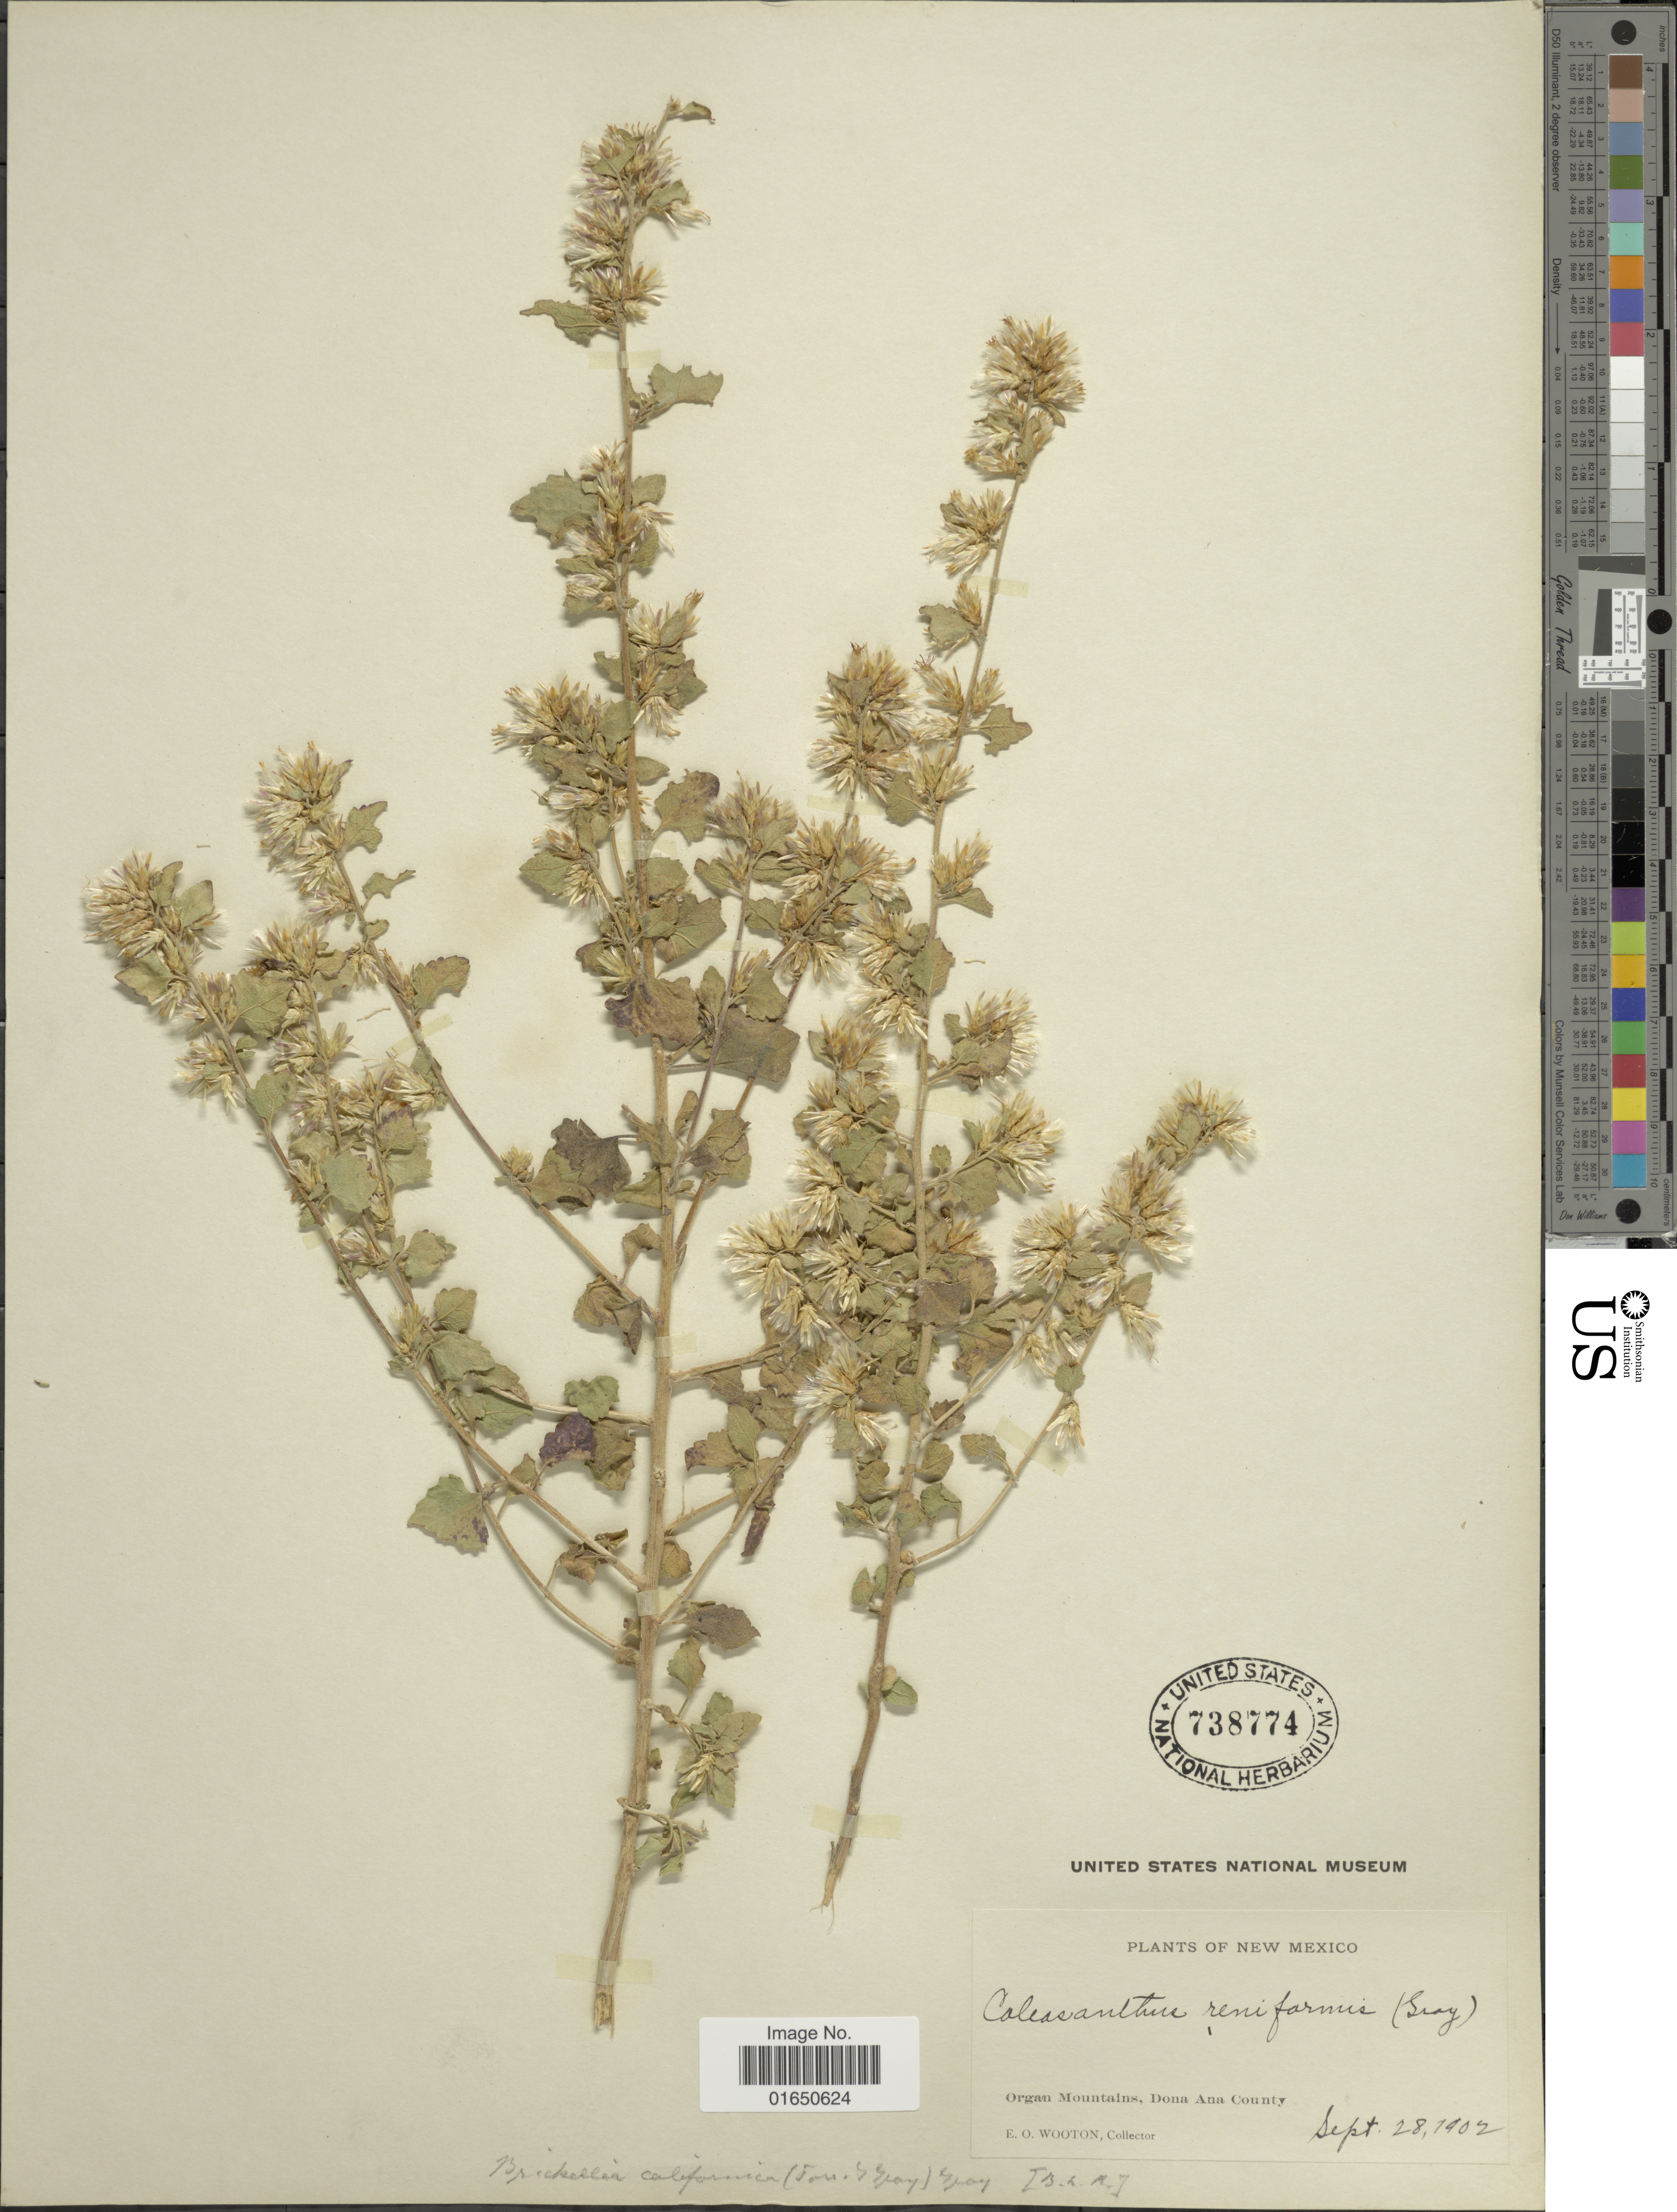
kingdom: Plantae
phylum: Tracheophyta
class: Magnoliopsida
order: Asterales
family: Asteraceae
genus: Brickellia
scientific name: Brickellia californica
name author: (Torr. & A. Gray) A. Gray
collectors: E. O. Wooton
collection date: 1902-09-28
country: United States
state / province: New Mexico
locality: Organ Mountains, Dona Ana County.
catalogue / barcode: US 738774